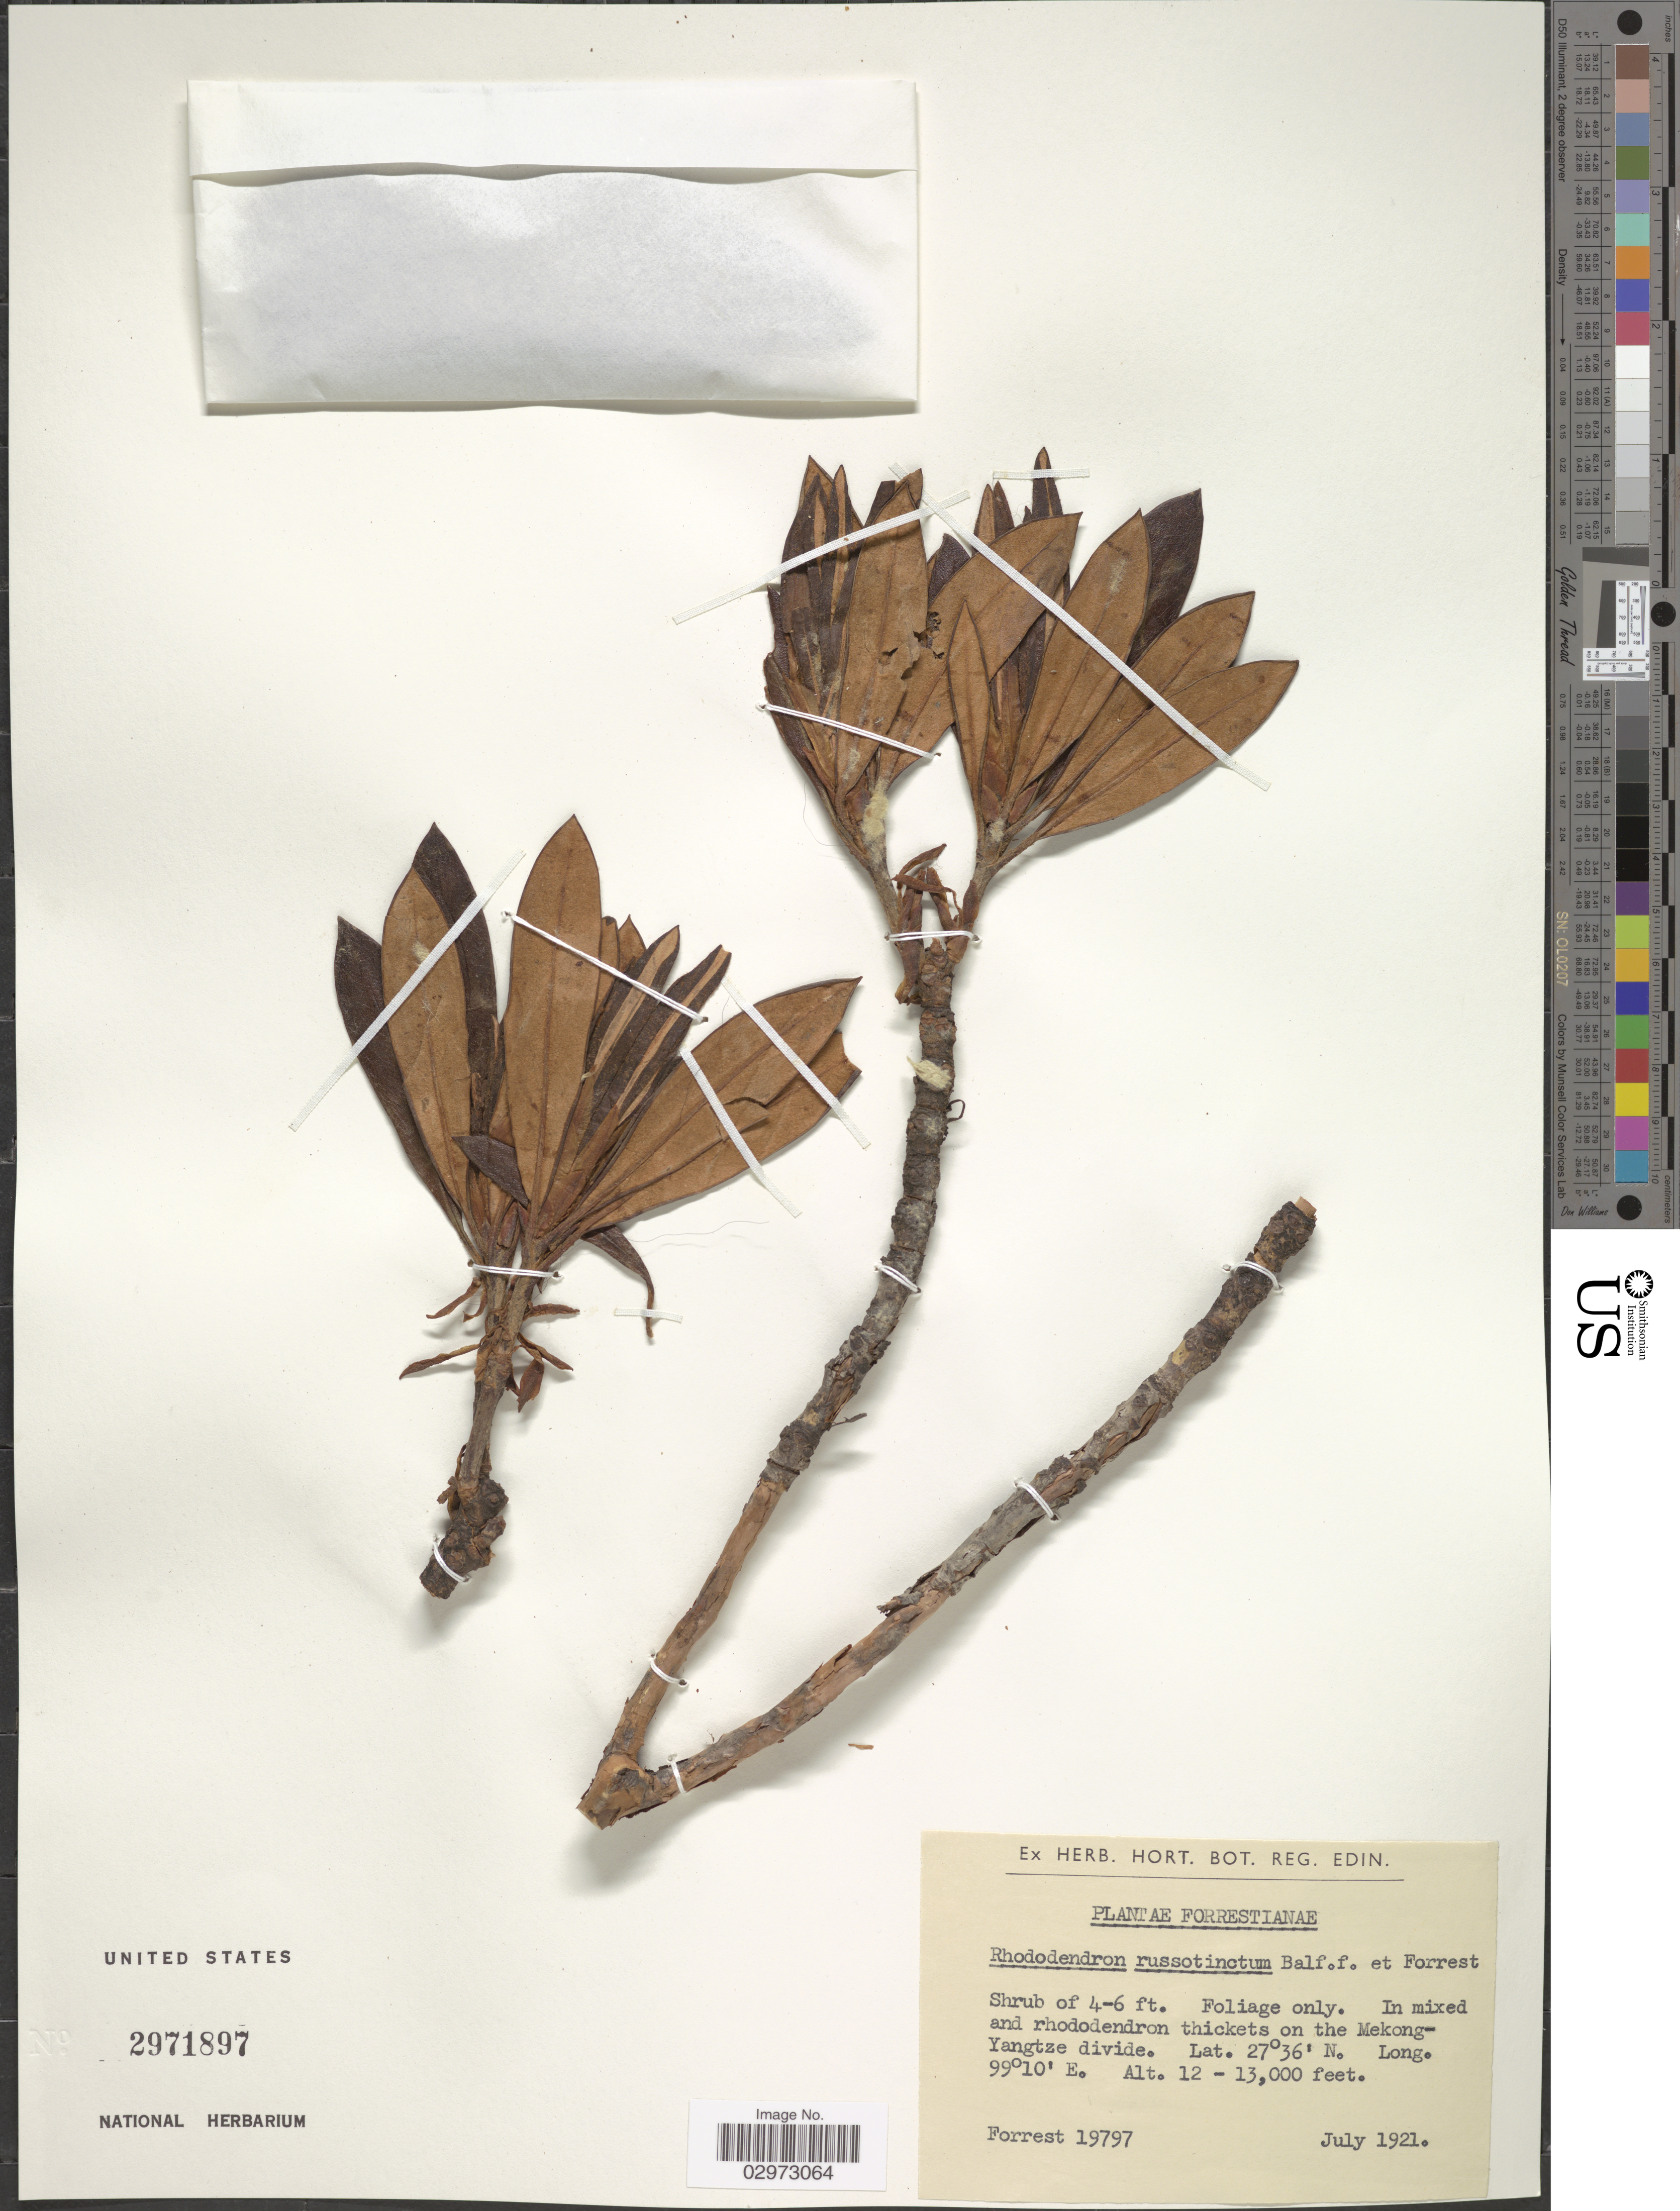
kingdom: Plantae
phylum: Tracheophyta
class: Magnoliopsida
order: Ericales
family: Ericaceae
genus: Rhododendron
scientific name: Rhododendron russotinctum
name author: Balf. f. & Forrest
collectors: -. Forrest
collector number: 19797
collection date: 1921-07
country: China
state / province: Yunnan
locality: On the Mekong-Yangtze divide.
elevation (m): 3658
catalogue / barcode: US 2971897